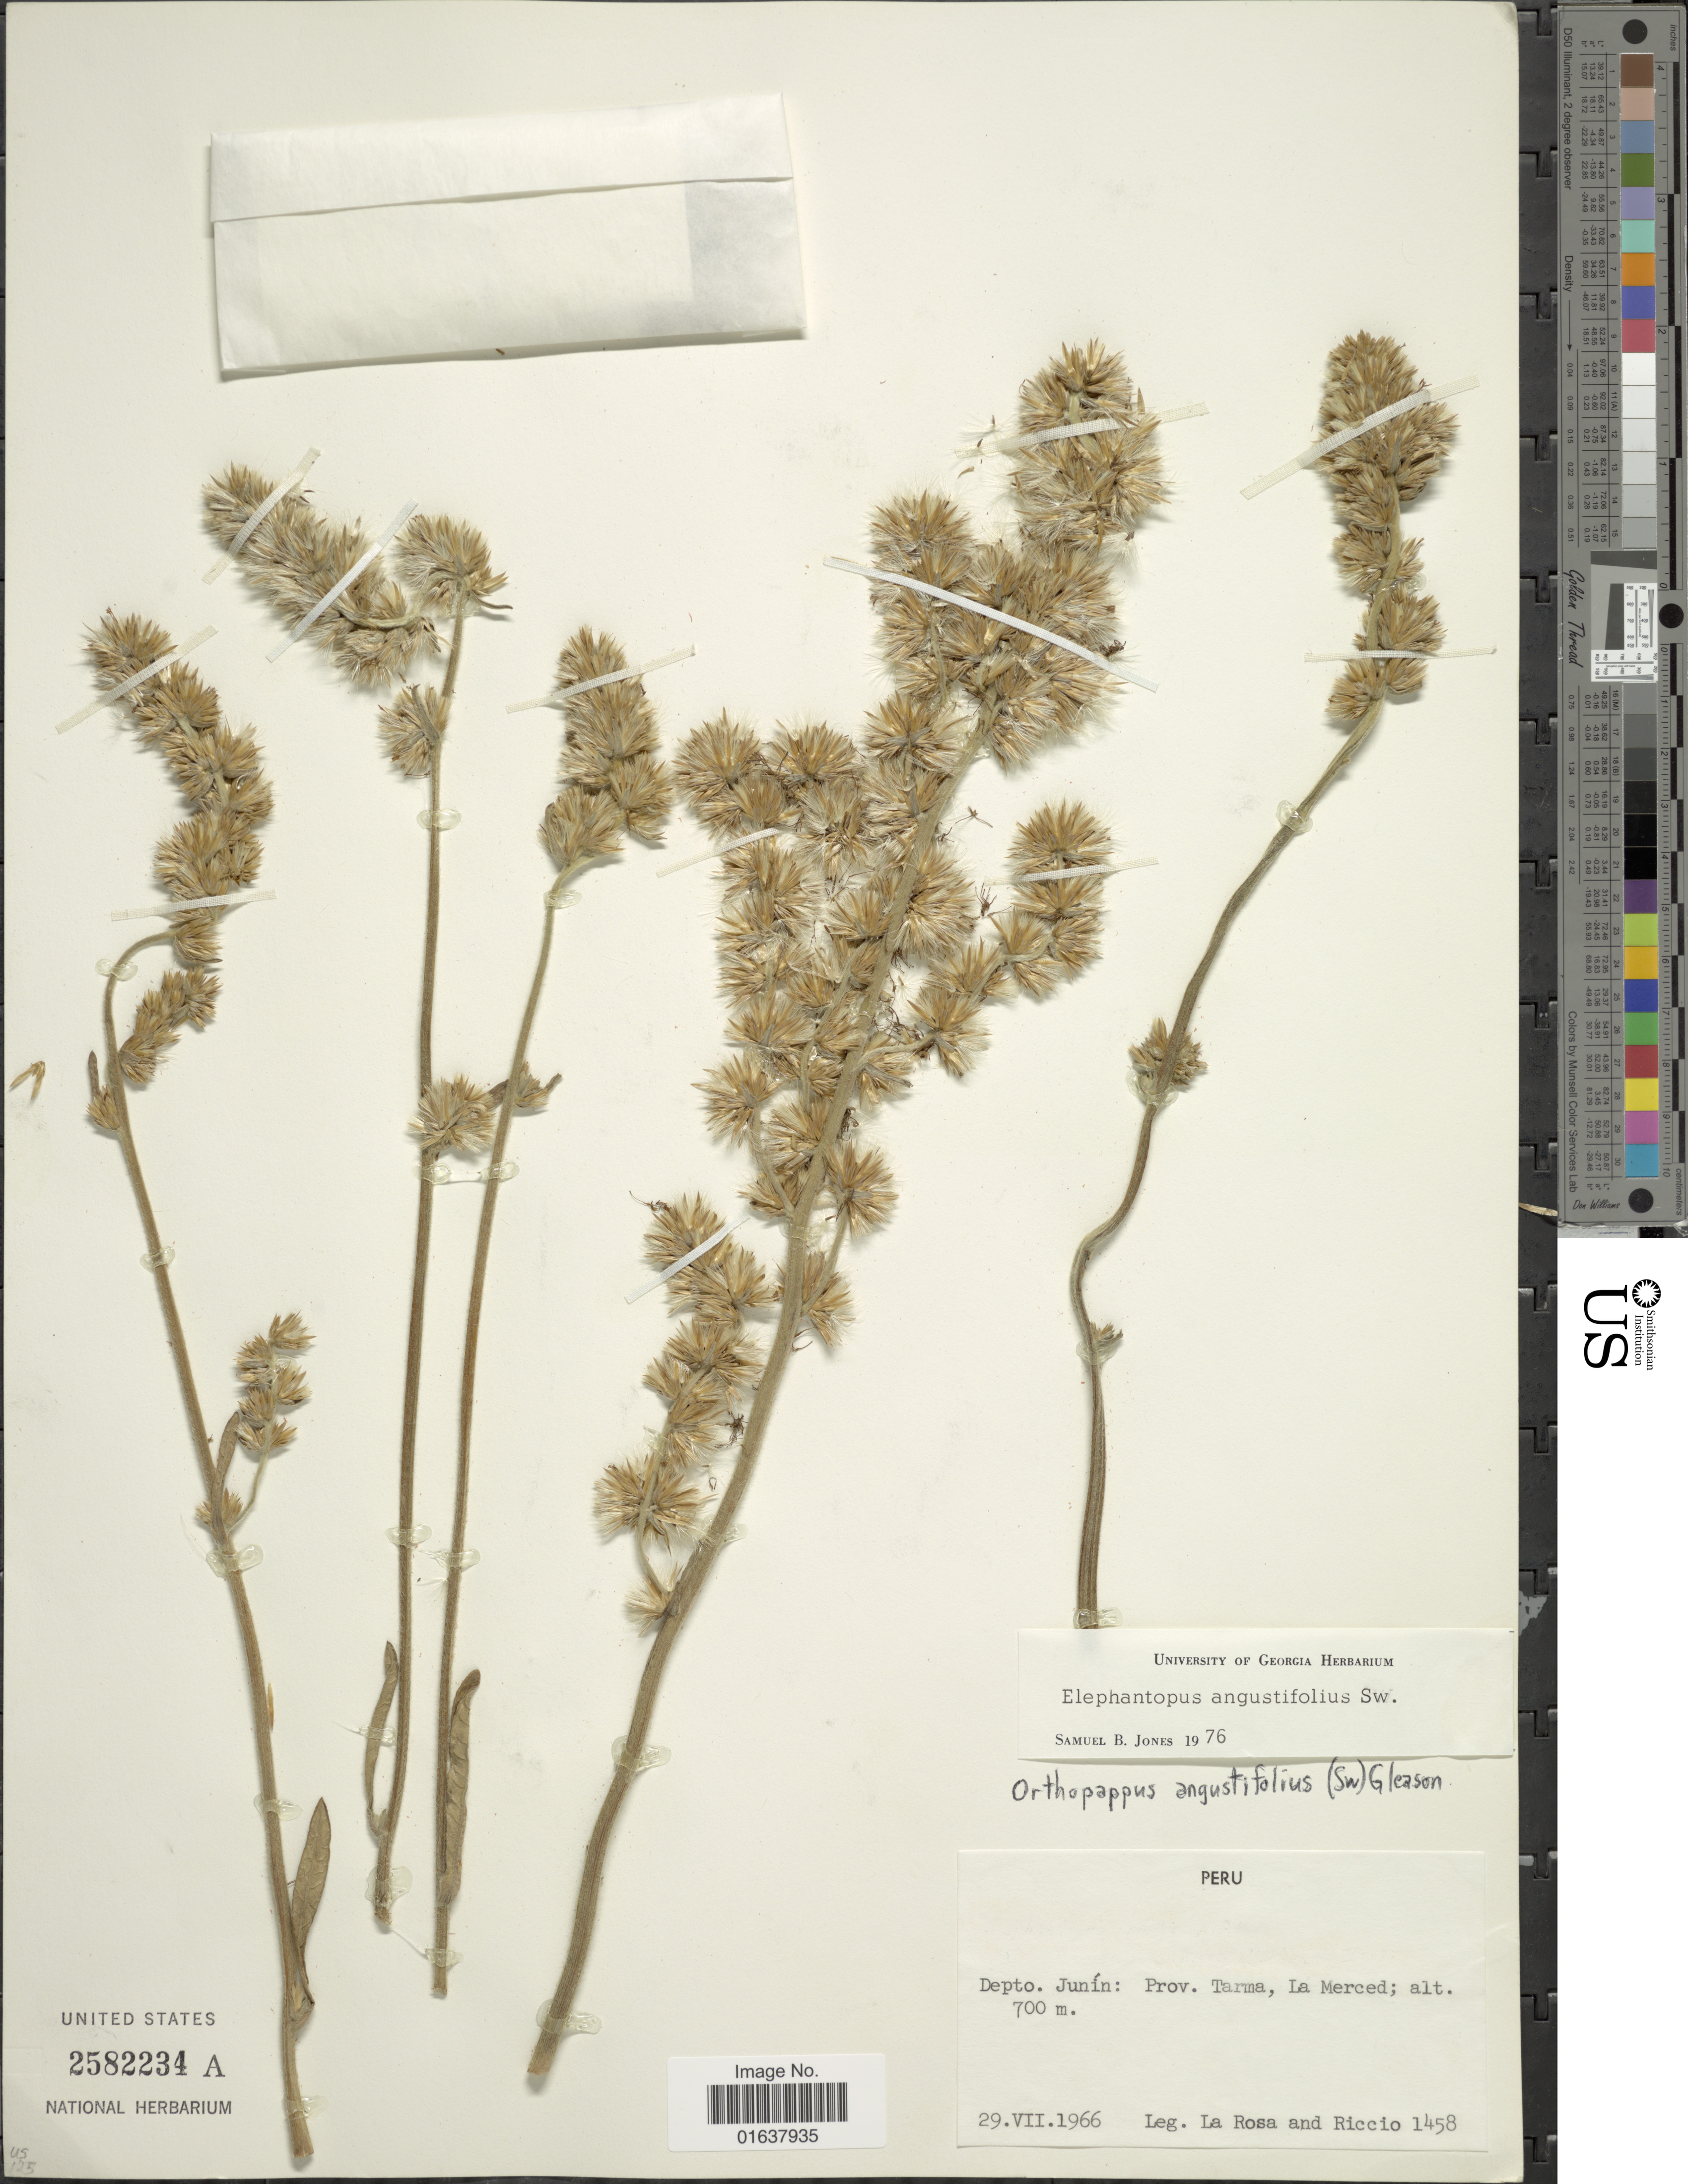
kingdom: Plantae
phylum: Tracheophyta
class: Magnoliopsida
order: Asterales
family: Asteraceae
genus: Orthopappus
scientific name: Orthopappus angustifolius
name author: (Sw.) Gleason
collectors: -. La Rosa & F. Riccio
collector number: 1458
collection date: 1966-07-29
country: Peru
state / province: Junín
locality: Prov. Tarma, La Merced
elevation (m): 700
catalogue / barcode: US 2582234A